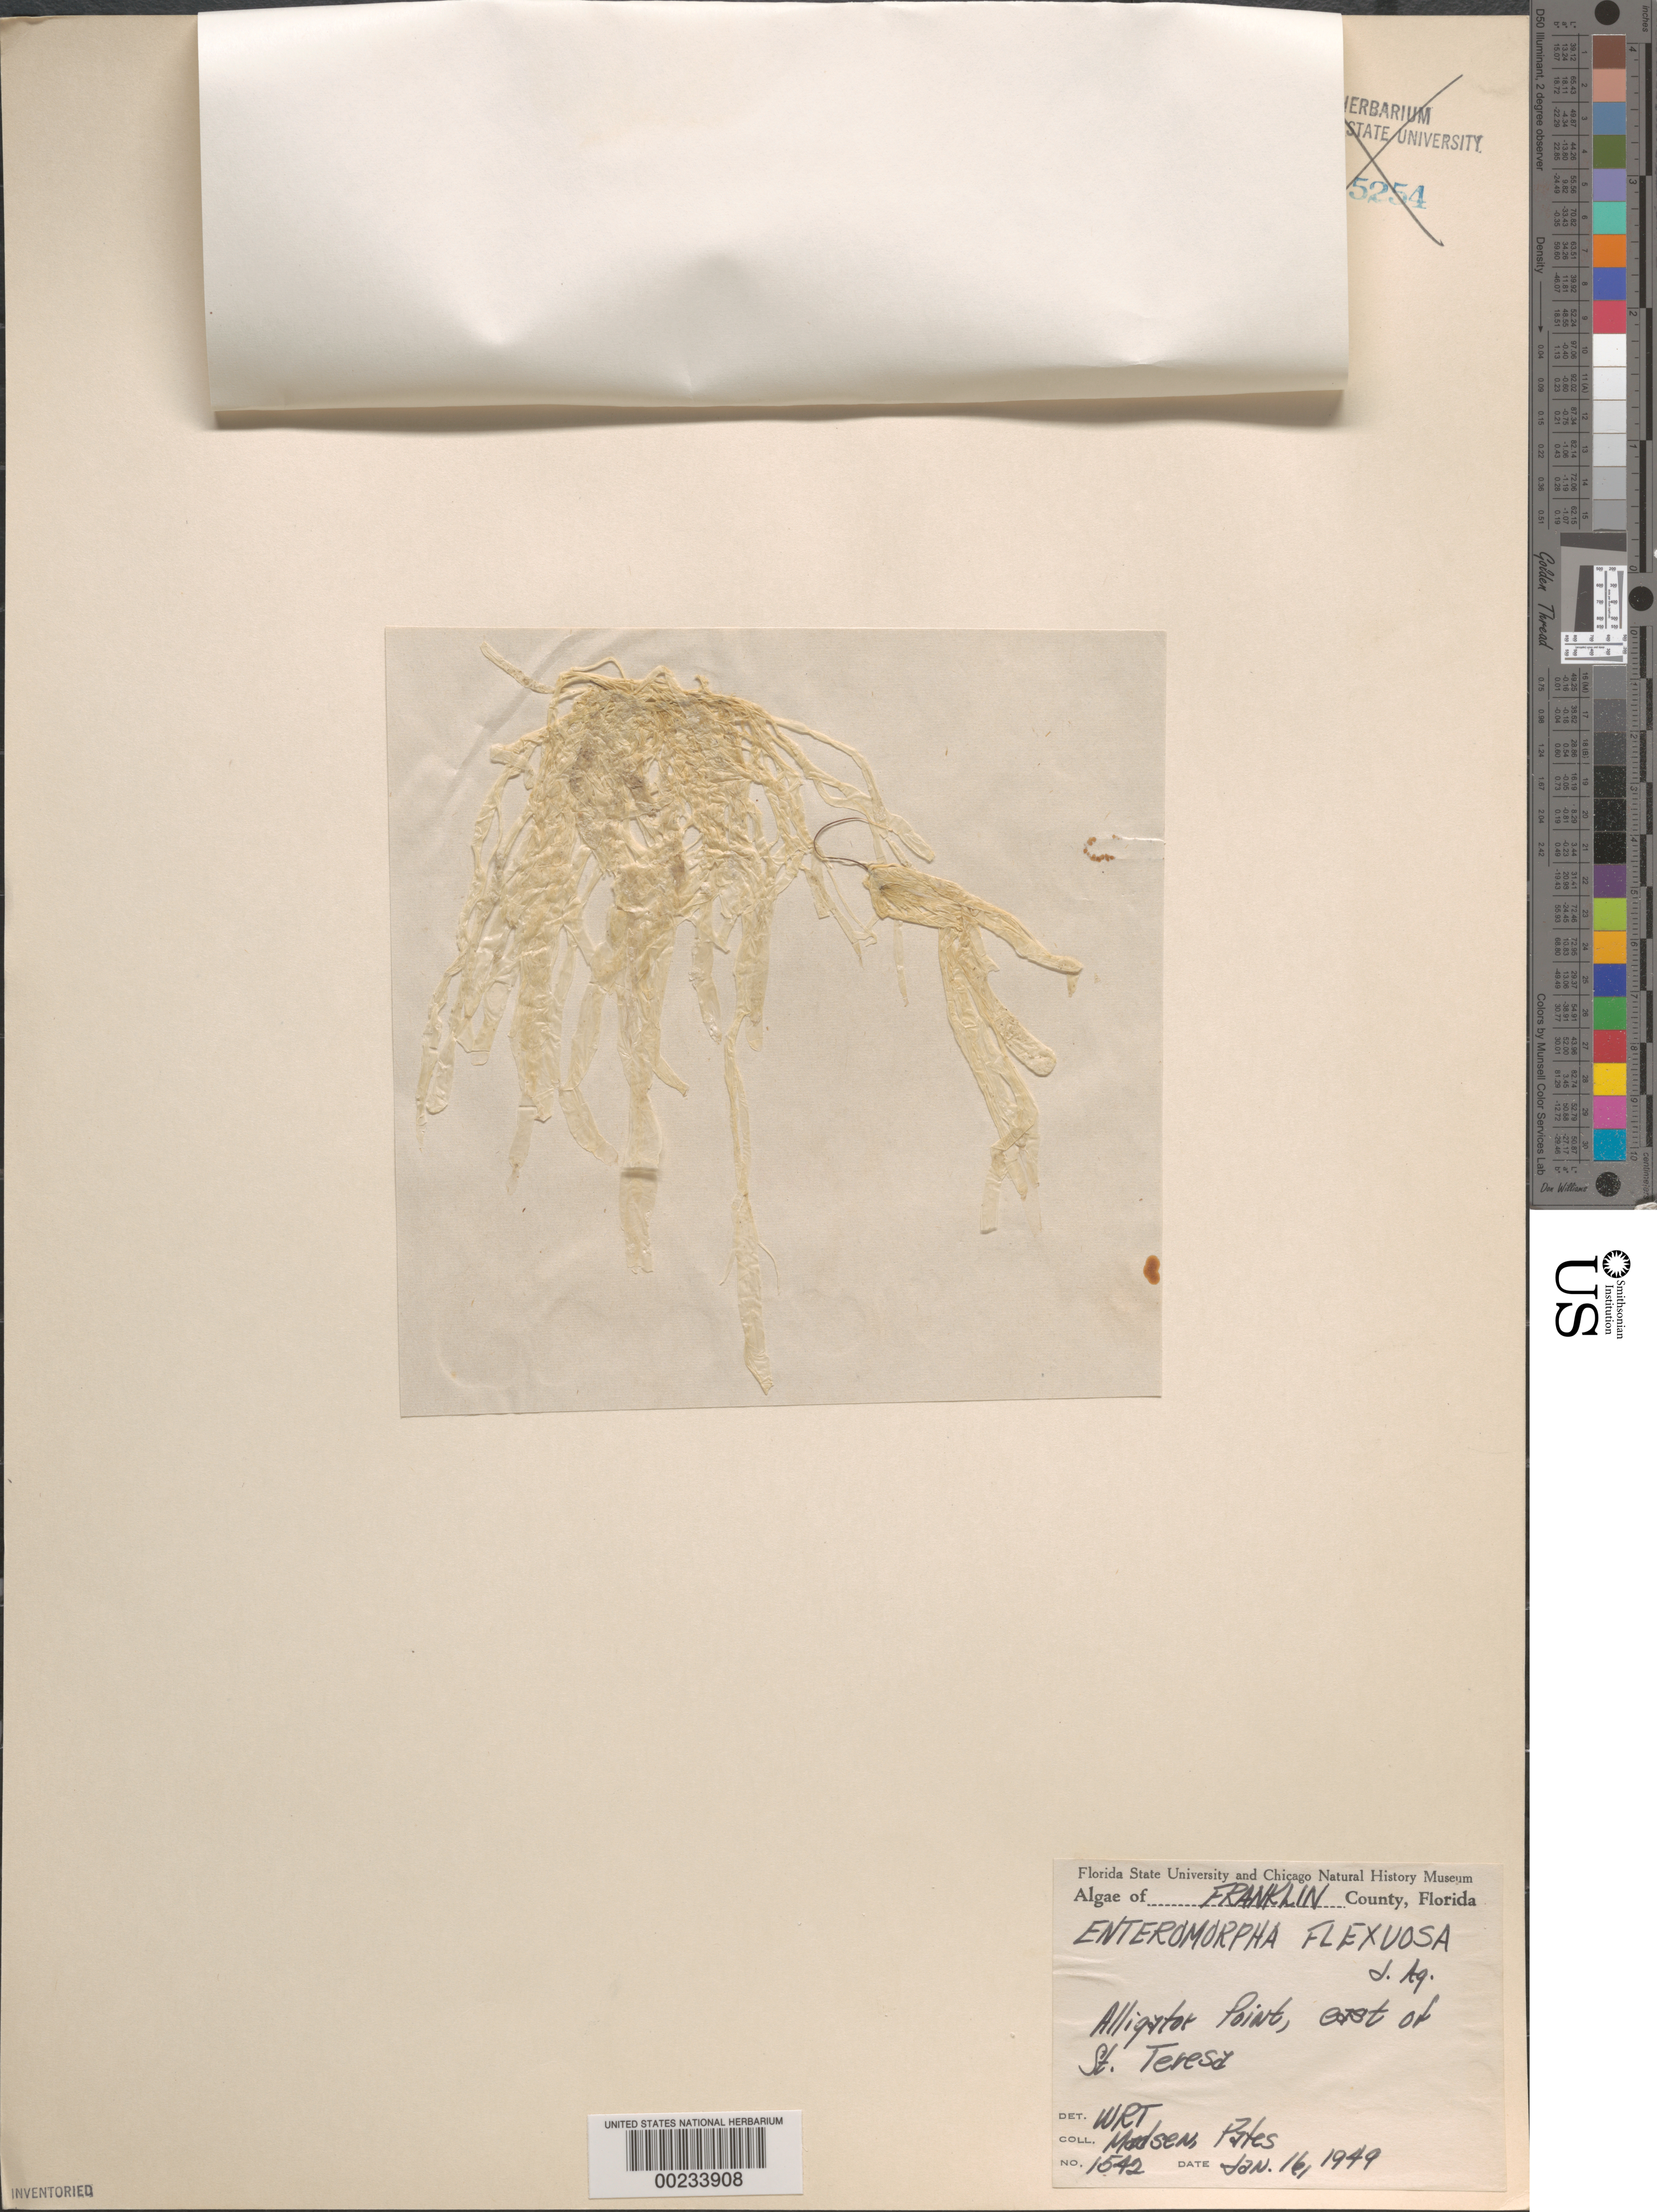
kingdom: Plantae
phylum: Chlorophyta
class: Ulvophyceae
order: Ulvales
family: Ulvaceae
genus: Ulva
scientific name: Ulva flexuosa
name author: Wulfen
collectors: G. Madsen & A. Pates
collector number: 1542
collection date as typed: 16 Jan 1949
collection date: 1949-01-16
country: United States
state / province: Florida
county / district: Franklin County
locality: Alligator Point east of Saint Teresa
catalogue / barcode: US 19551